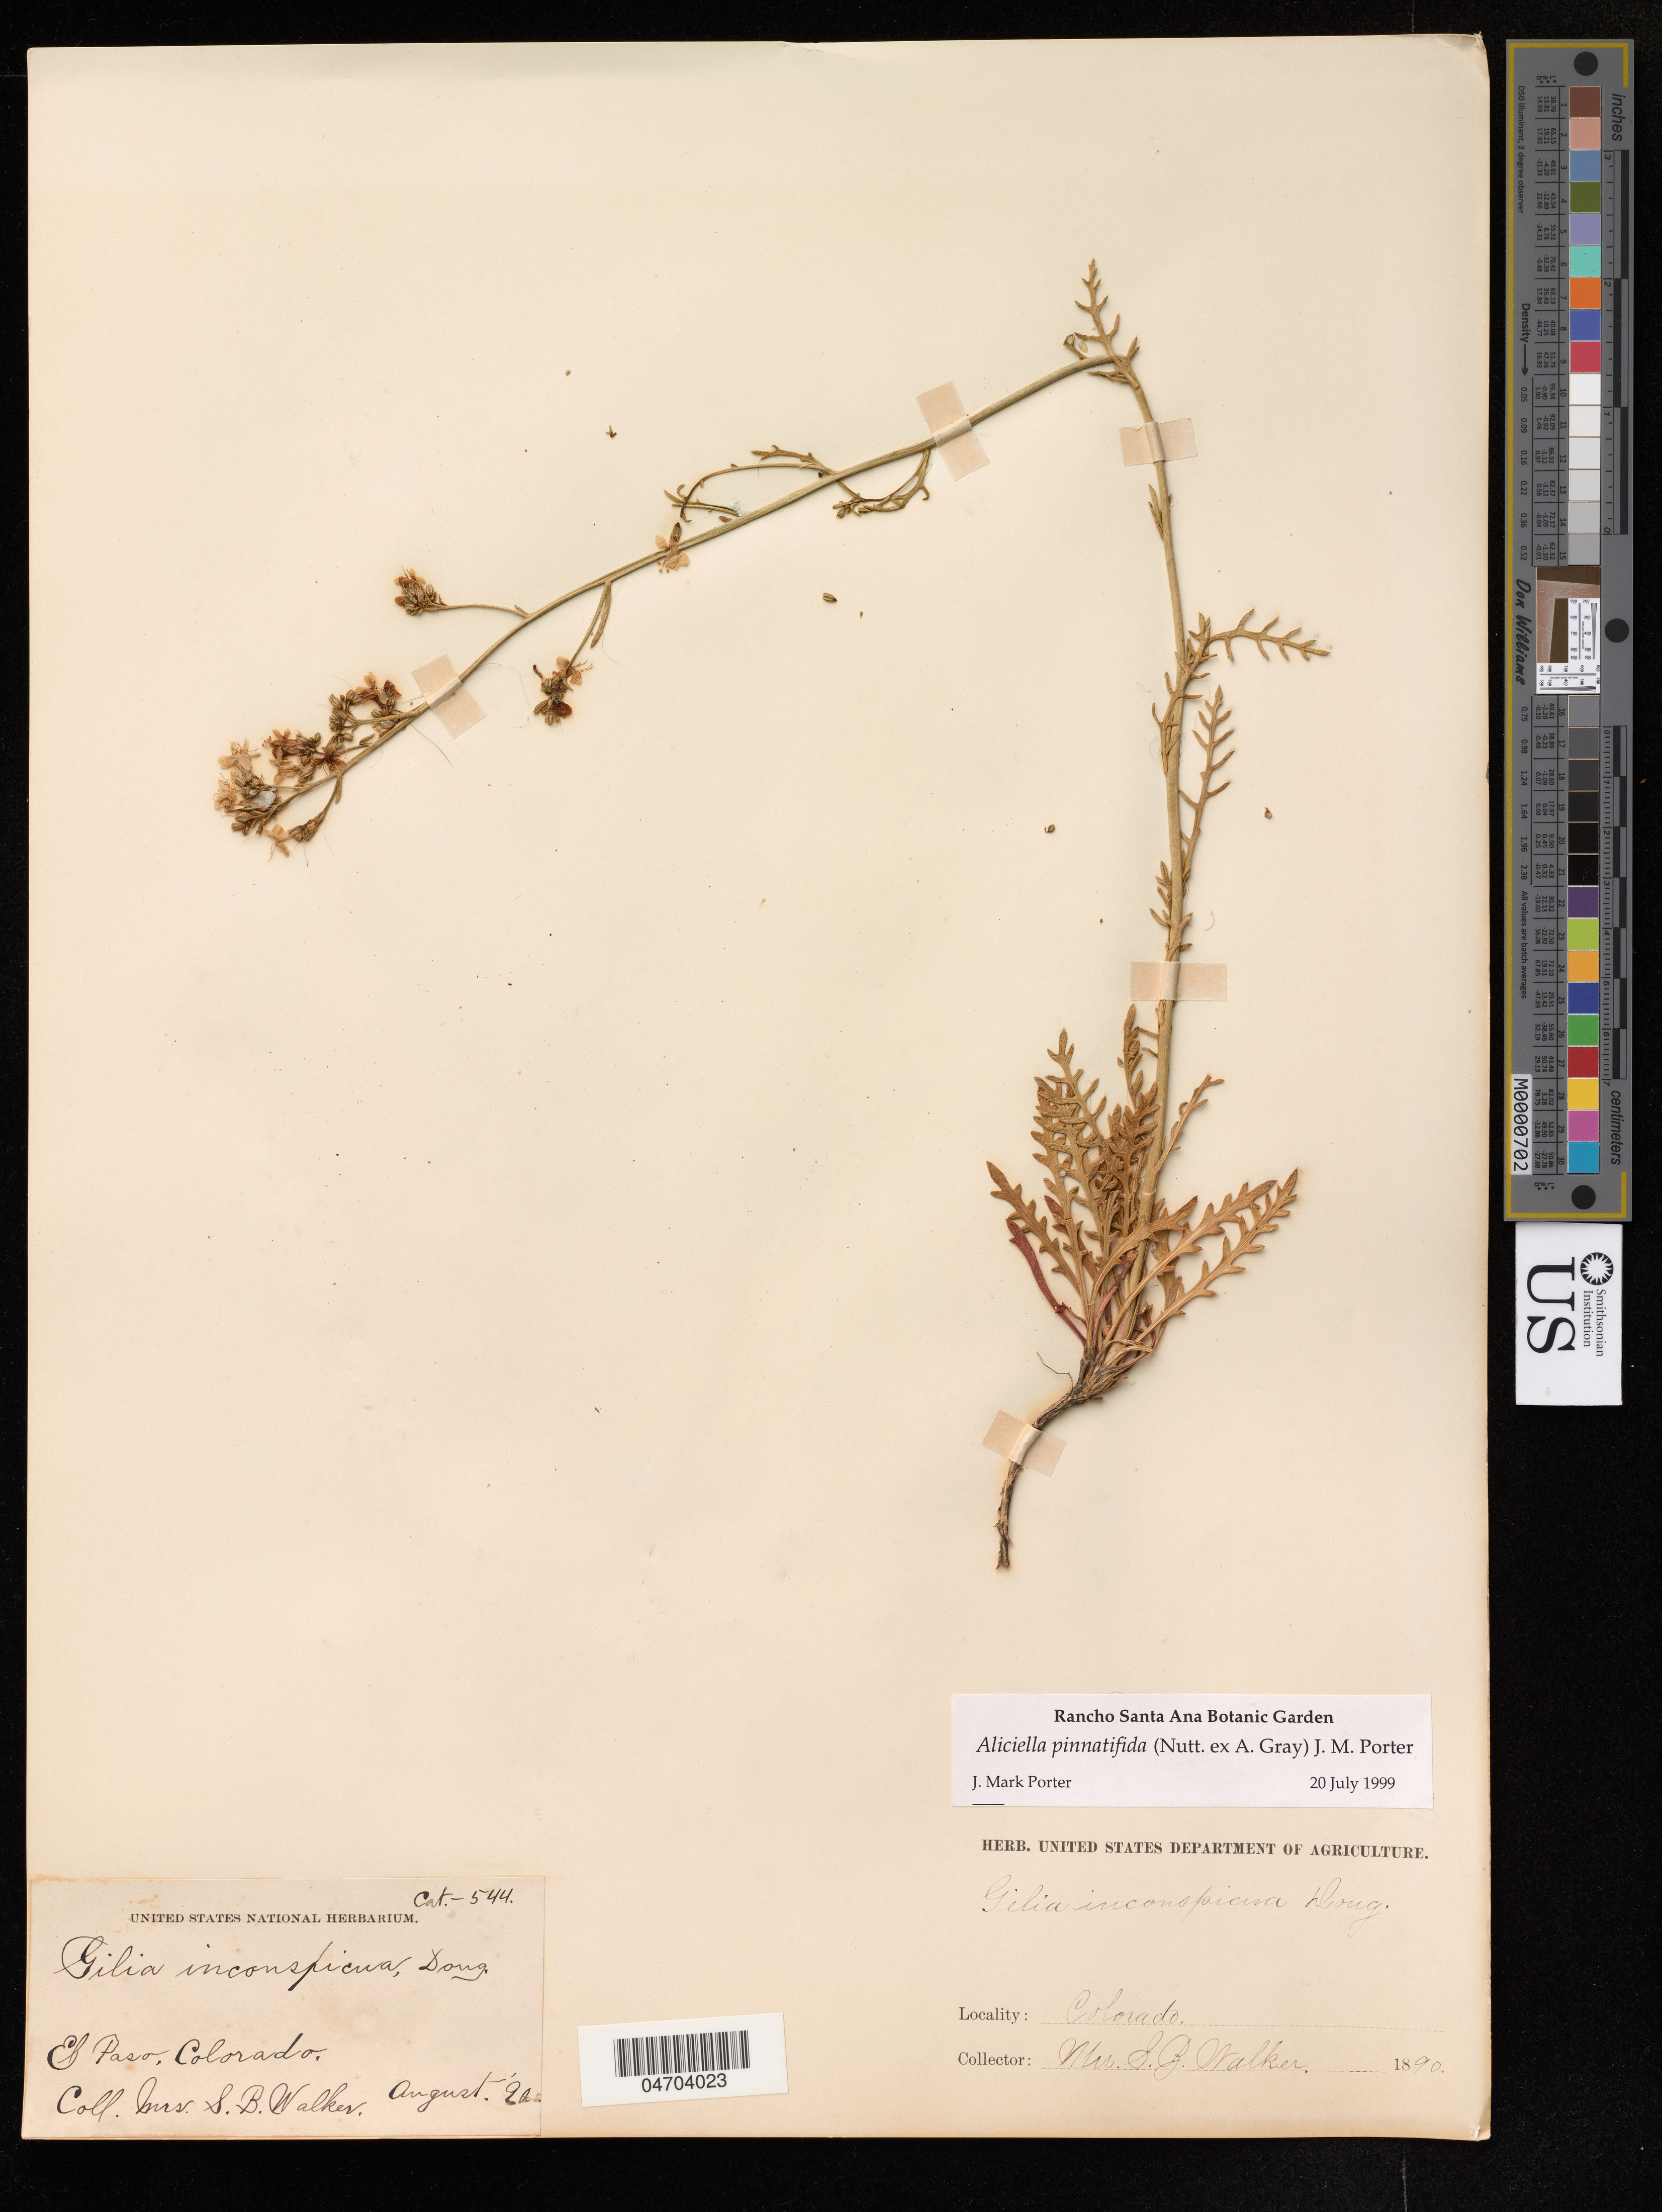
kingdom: Plantae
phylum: Tracheophyta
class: Magnoliopsida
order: Ericales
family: Polemoniaceae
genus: Aliciella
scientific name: Aliciella pinnatifida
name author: (Nutt. ex A. Gray) J.M. Porter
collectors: S. Walker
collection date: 1890-08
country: United States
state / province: Colorado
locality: E Paso.